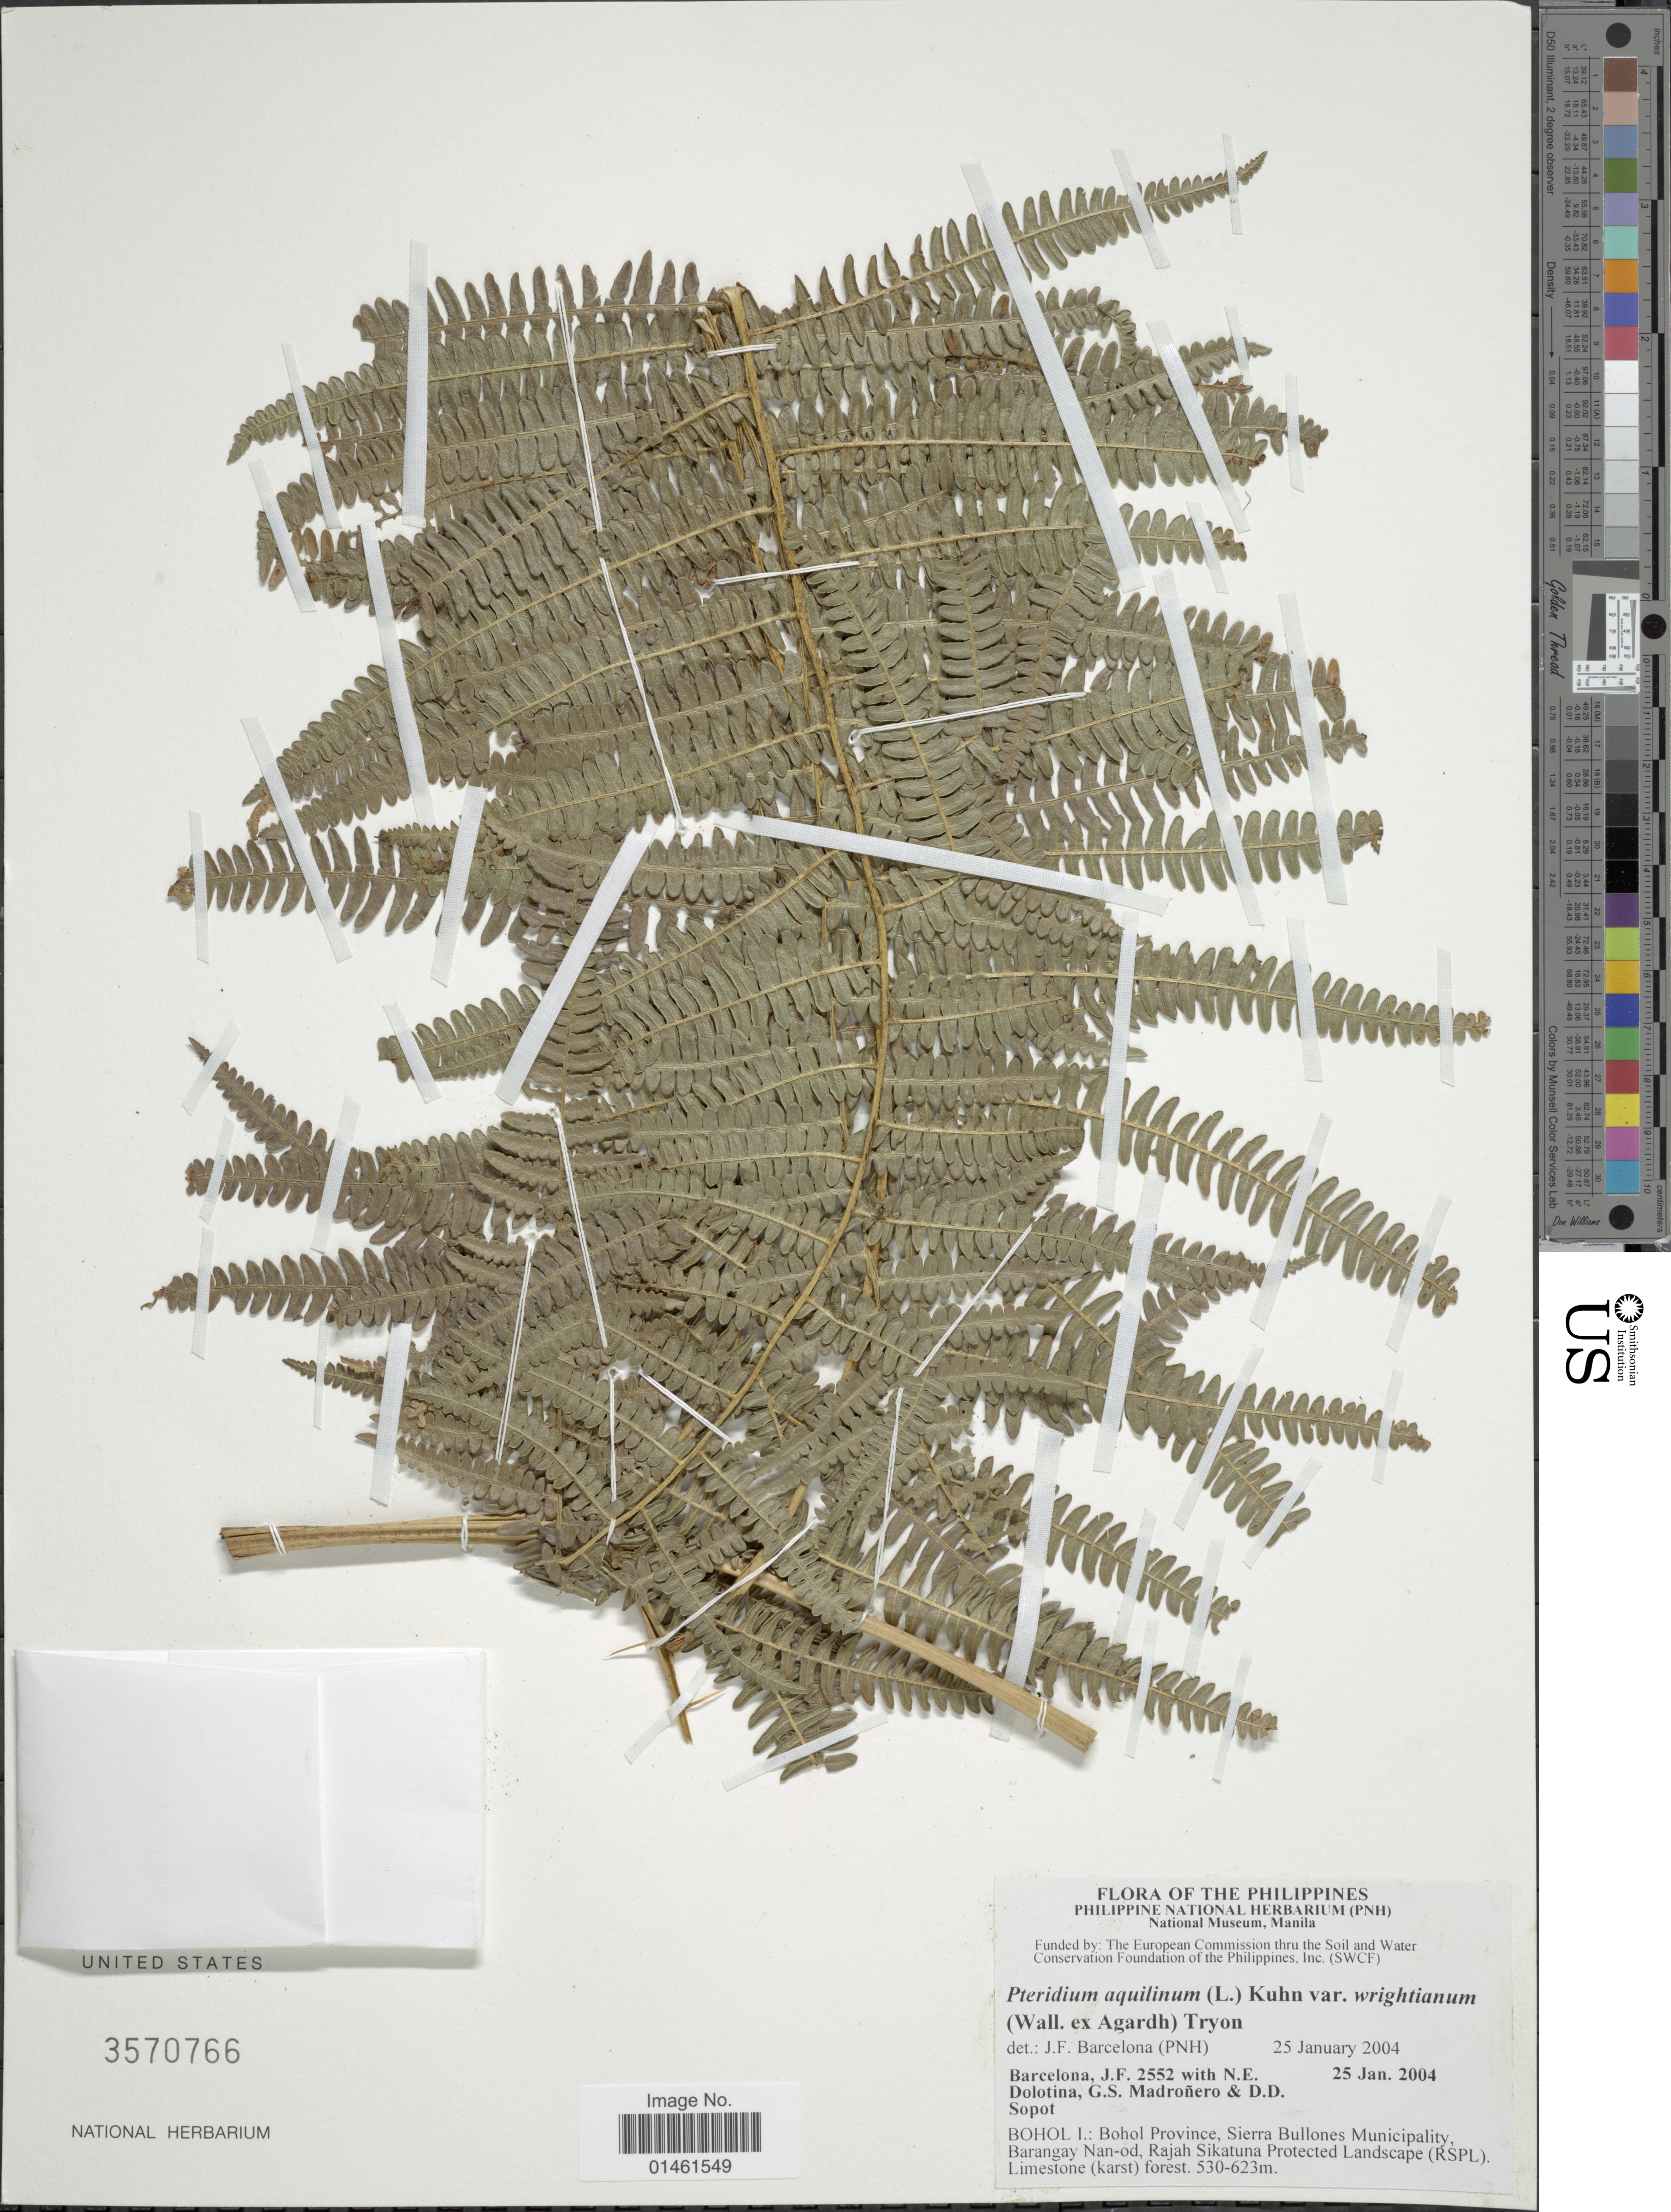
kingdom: Plantae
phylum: Tracheophyta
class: Polypodiopsida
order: Polypodiales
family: Dennstaedtiaceae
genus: Pteridium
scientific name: Pteridium aquilinum var. wightianum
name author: (J. Agardh) R.M. Tryon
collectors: J. F. Barcelona, N. Dolotina, G. Madroñero & D. Sopot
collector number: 2552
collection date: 2004-01-25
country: Philippines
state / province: Central Visayas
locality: Bohol I.: Bohol Province, Sierra Bullones Municipality, Barangay Nan-od, Rajah Sikatuna protected Landscape(RSPL), limestone karst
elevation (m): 530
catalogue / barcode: US 3570766